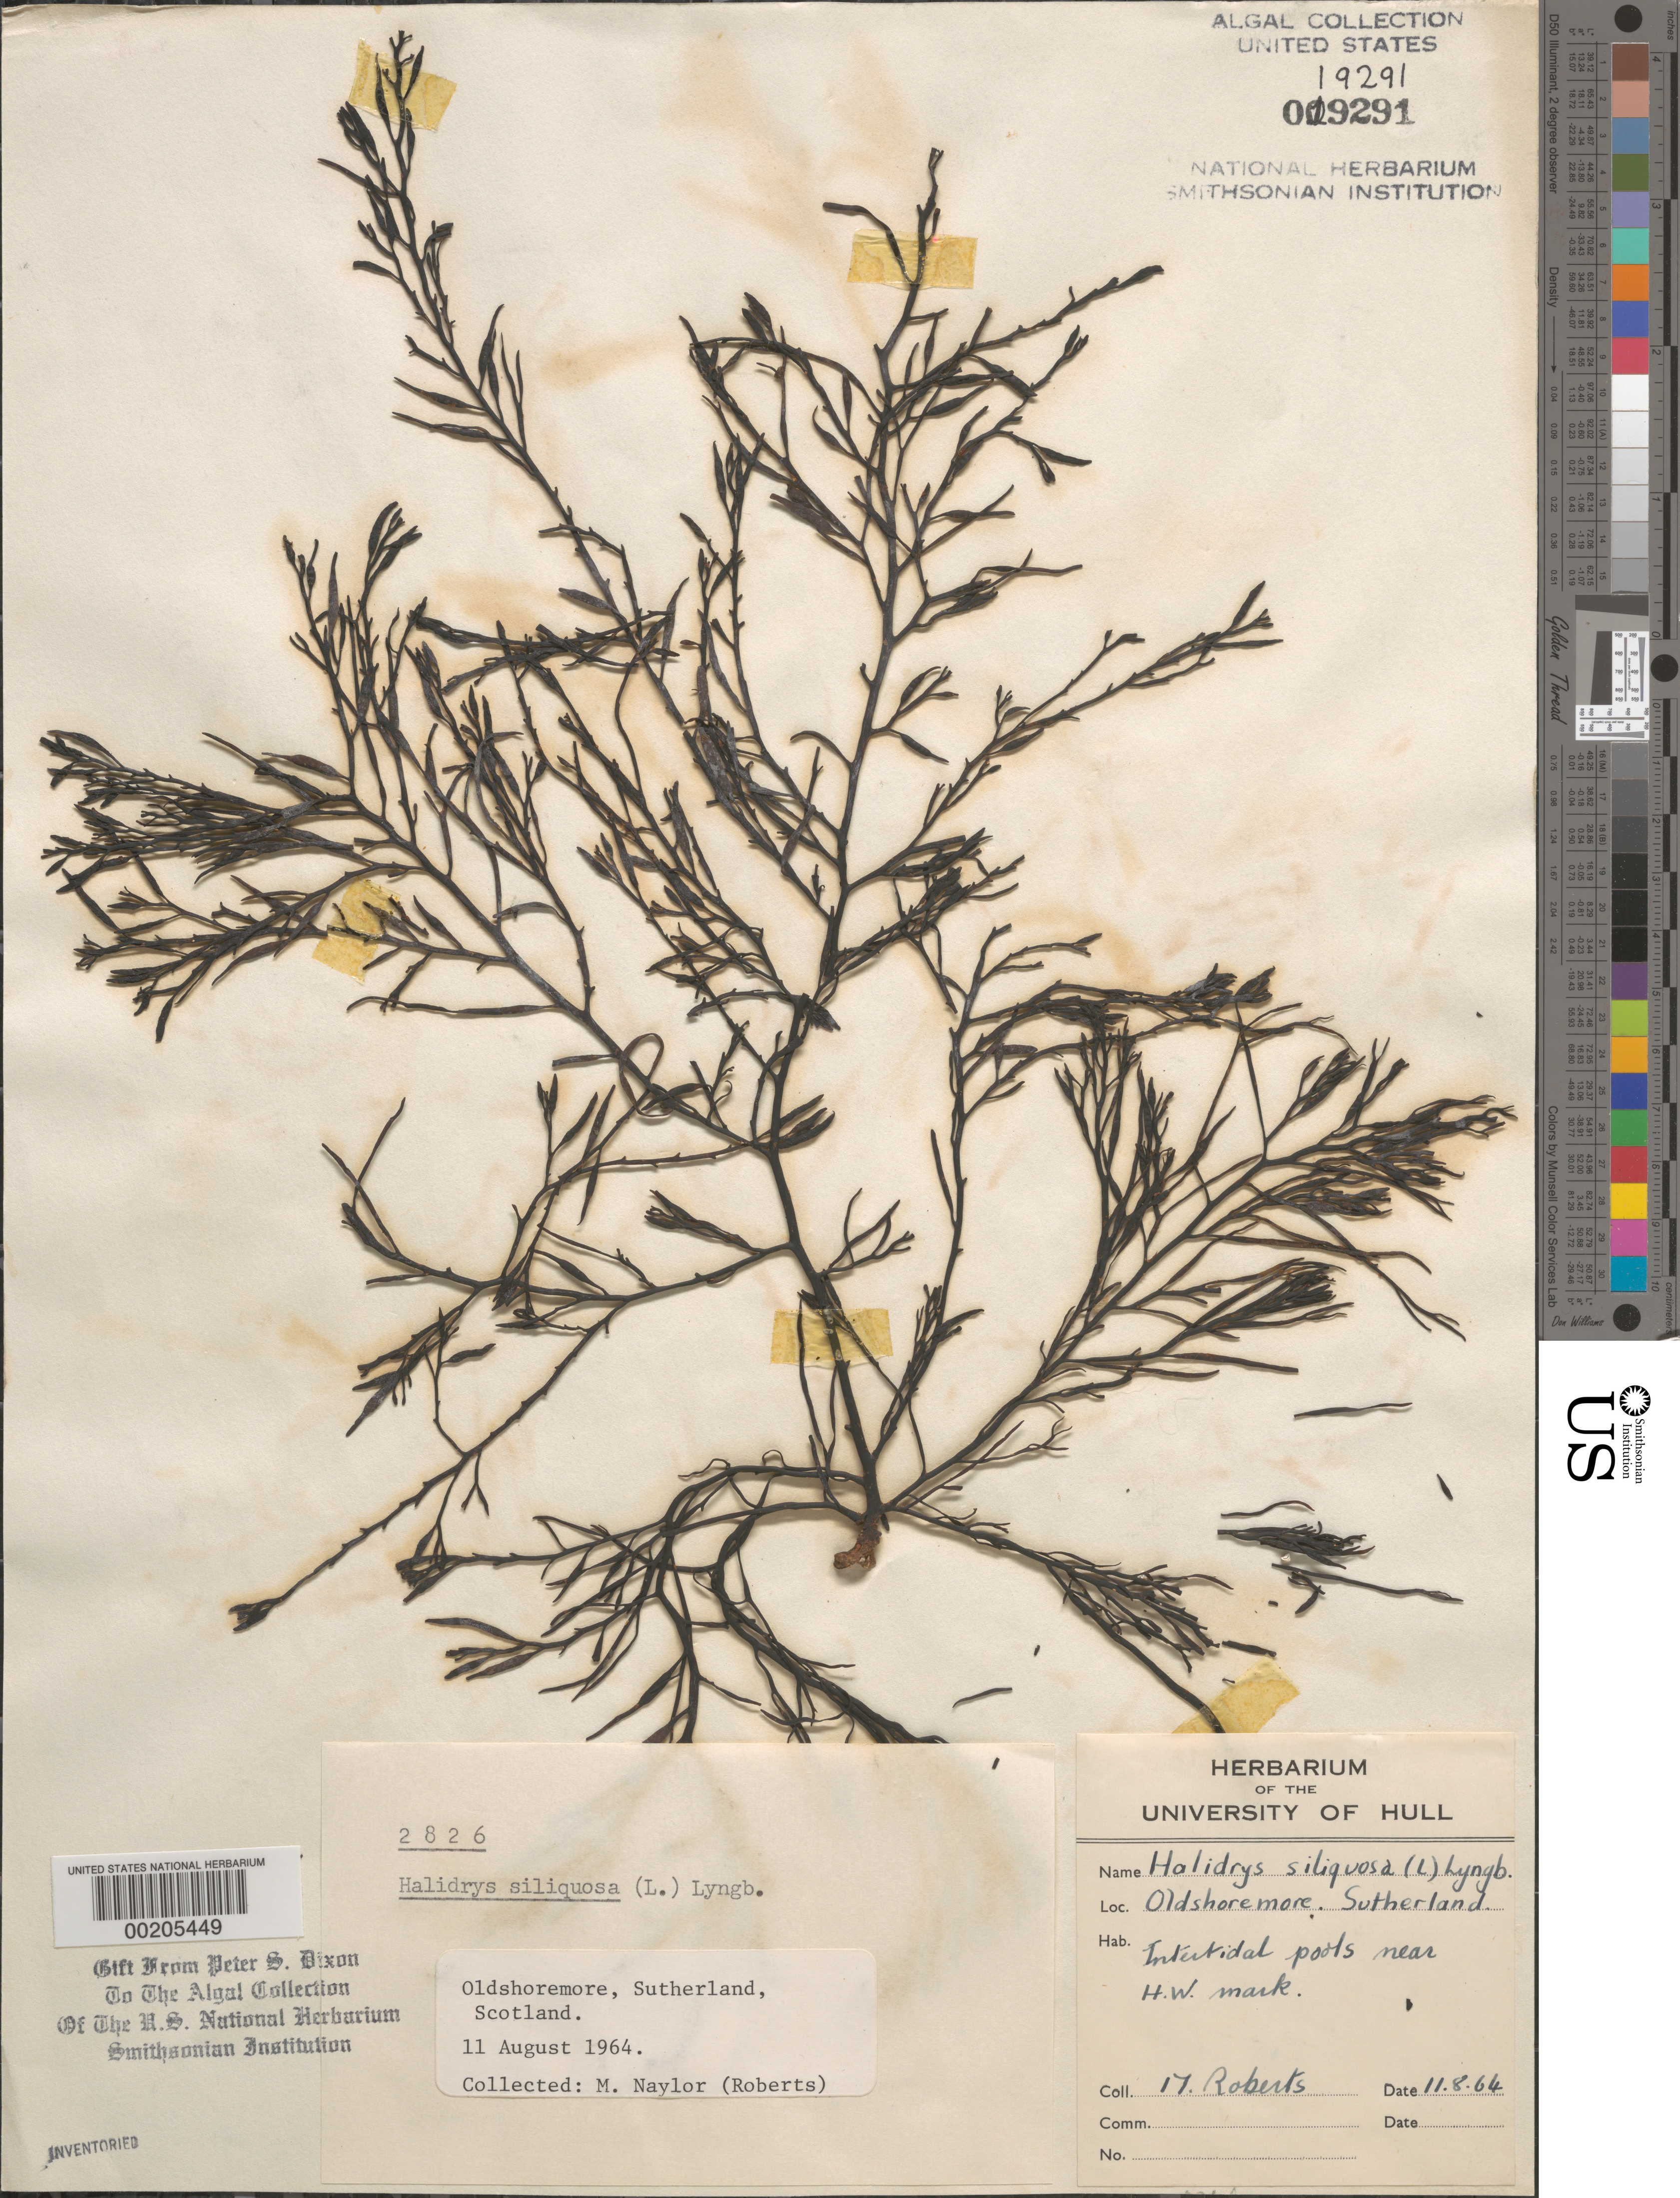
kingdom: Chromista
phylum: Ochrophyta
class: Phaeophyceae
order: Fucales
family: Sargassaceae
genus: Halidrys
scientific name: Halidrys siliquosa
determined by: Dixon, P. S.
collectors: M. Roberts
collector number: PSD 2826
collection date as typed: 11 Aug 1964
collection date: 1964-08-11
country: United Kingdom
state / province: Scotland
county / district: Highland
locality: Oldshoremore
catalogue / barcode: US 19291